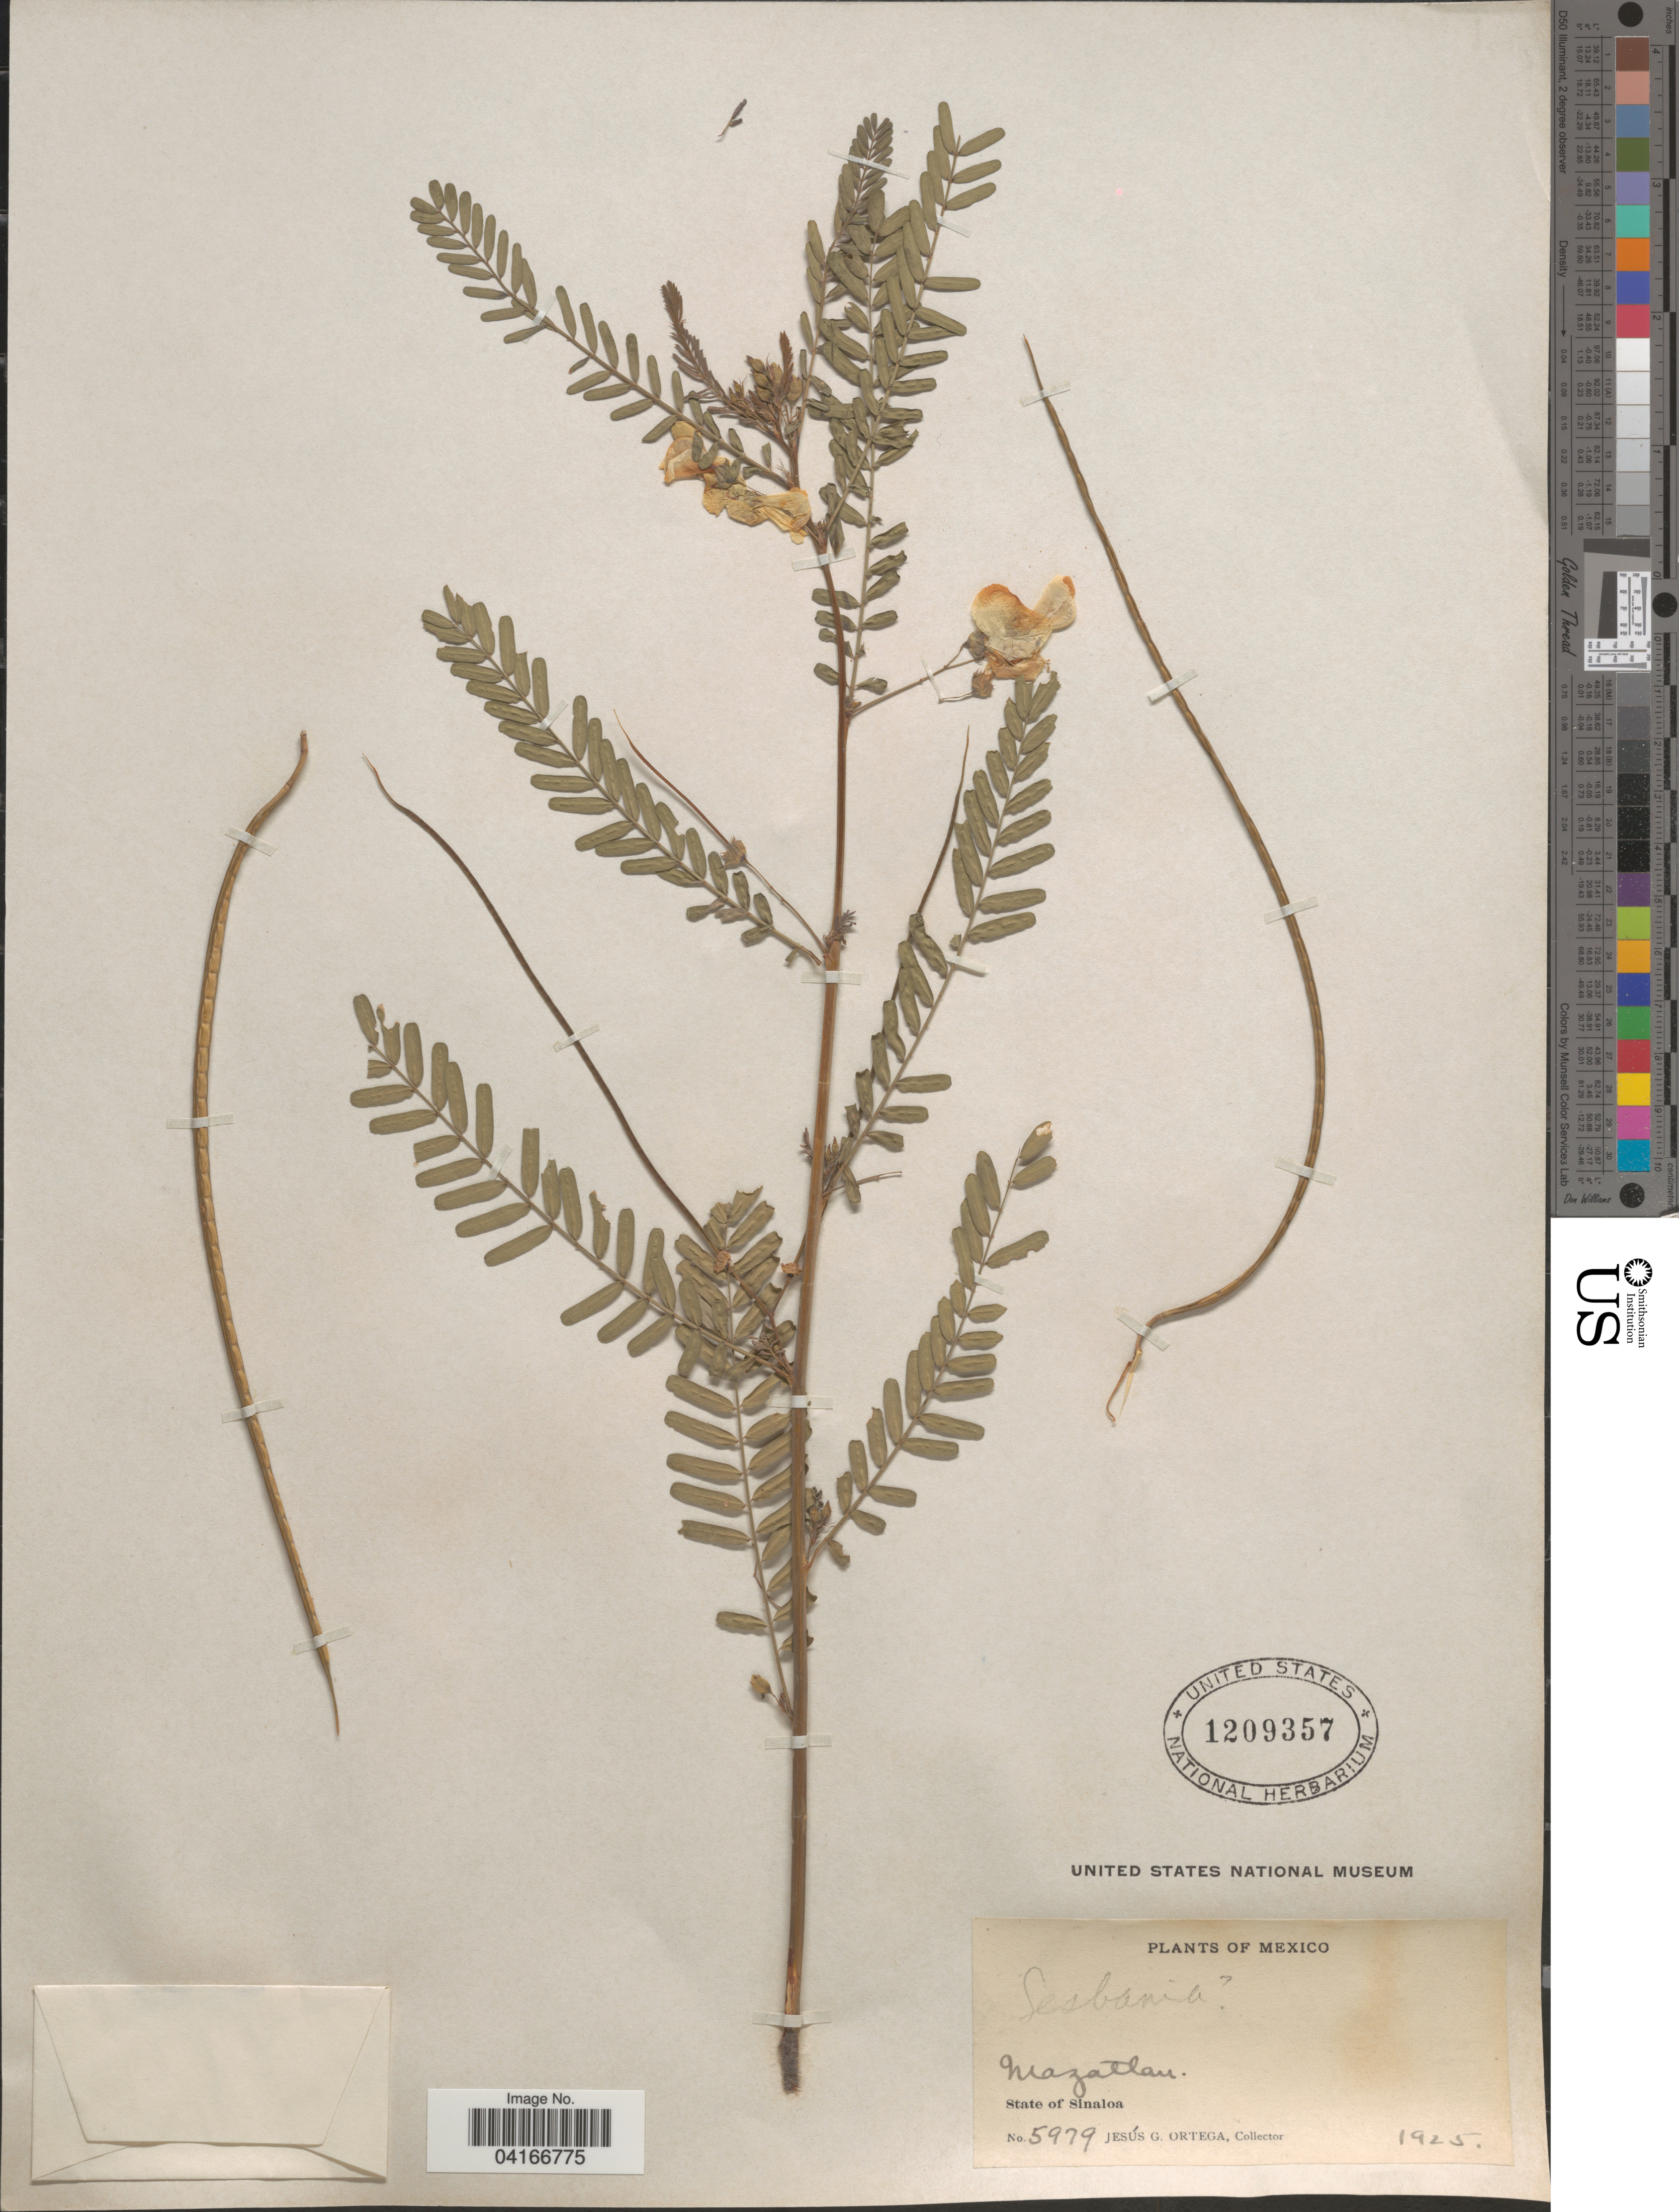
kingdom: Plantae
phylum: Tracheophyta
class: Magnoliopsida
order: Fabales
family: Fabaceae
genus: Sesbania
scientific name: Sesbania sp.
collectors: J. Ortega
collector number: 5979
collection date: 1925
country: Mexico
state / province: Sinaloa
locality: Mazatlan.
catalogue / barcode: US 1209357